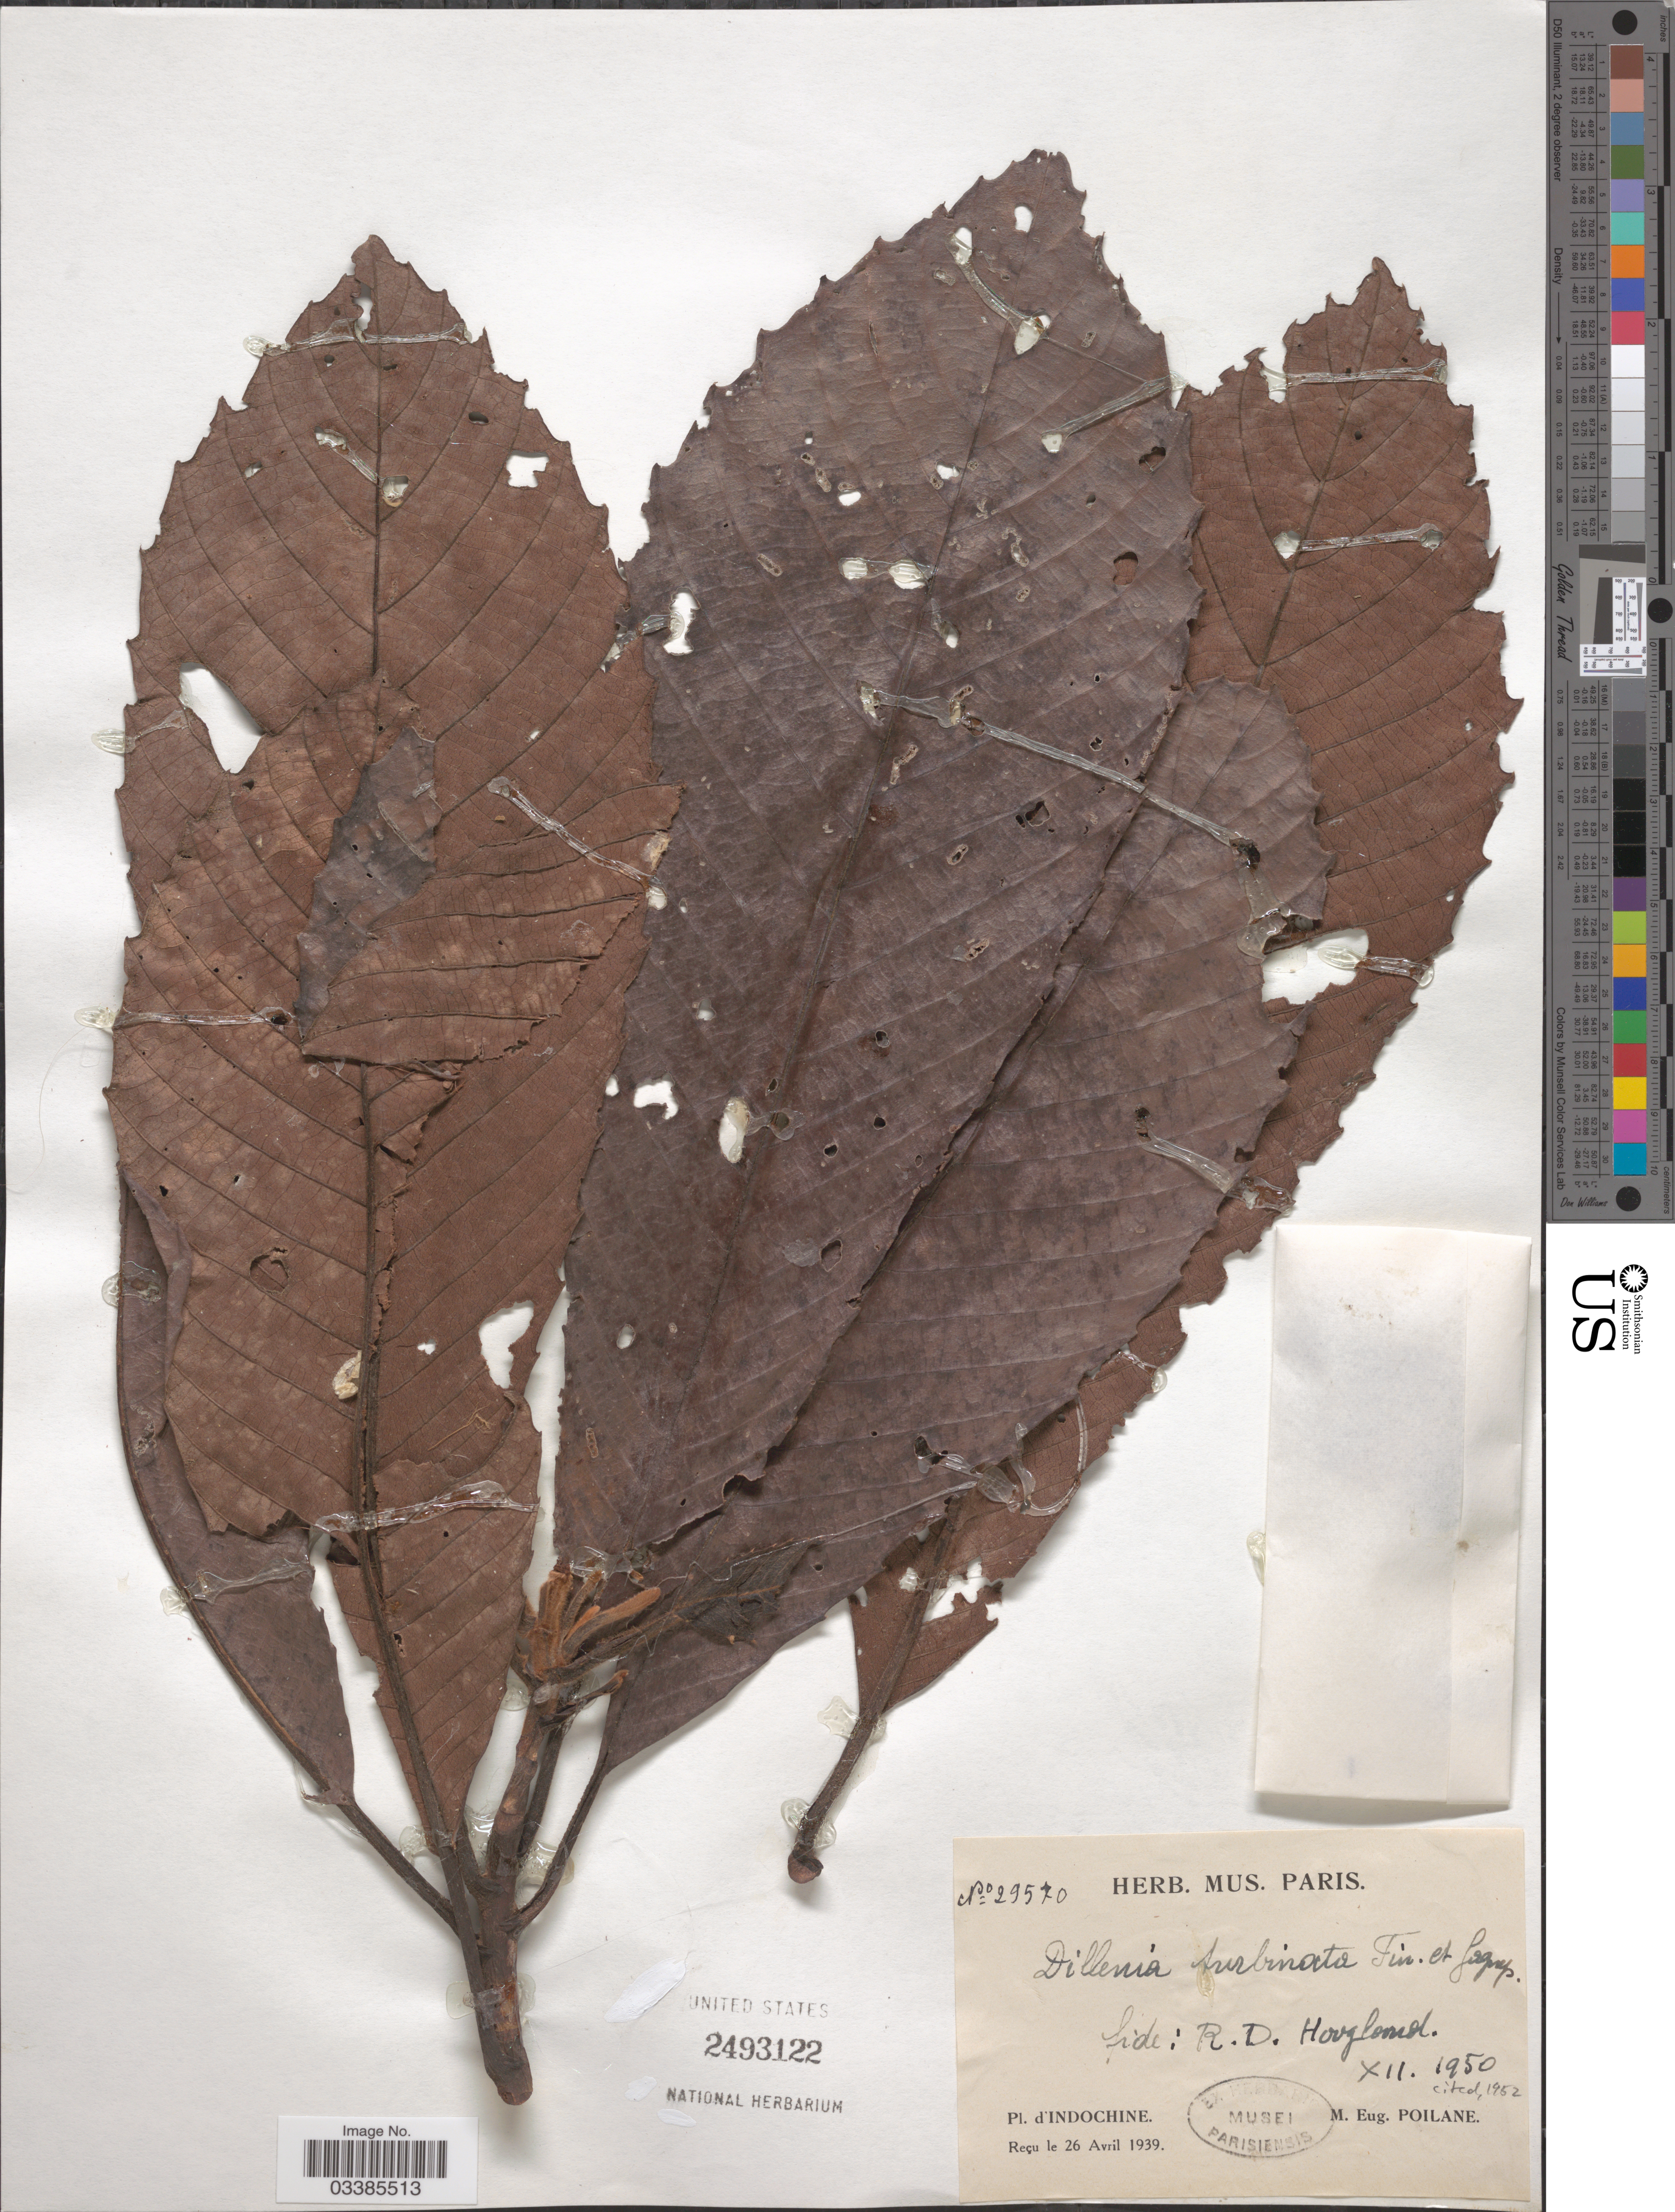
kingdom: Plantae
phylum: Tracheophyta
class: Magnoliopsida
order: Dilleniales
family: Dilleniaceae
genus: Dillenia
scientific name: Dillenia turbinata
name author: Finet & Gagnep.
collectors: M. Poilane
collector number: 29570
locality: Indochine.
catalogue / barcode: US 2493122